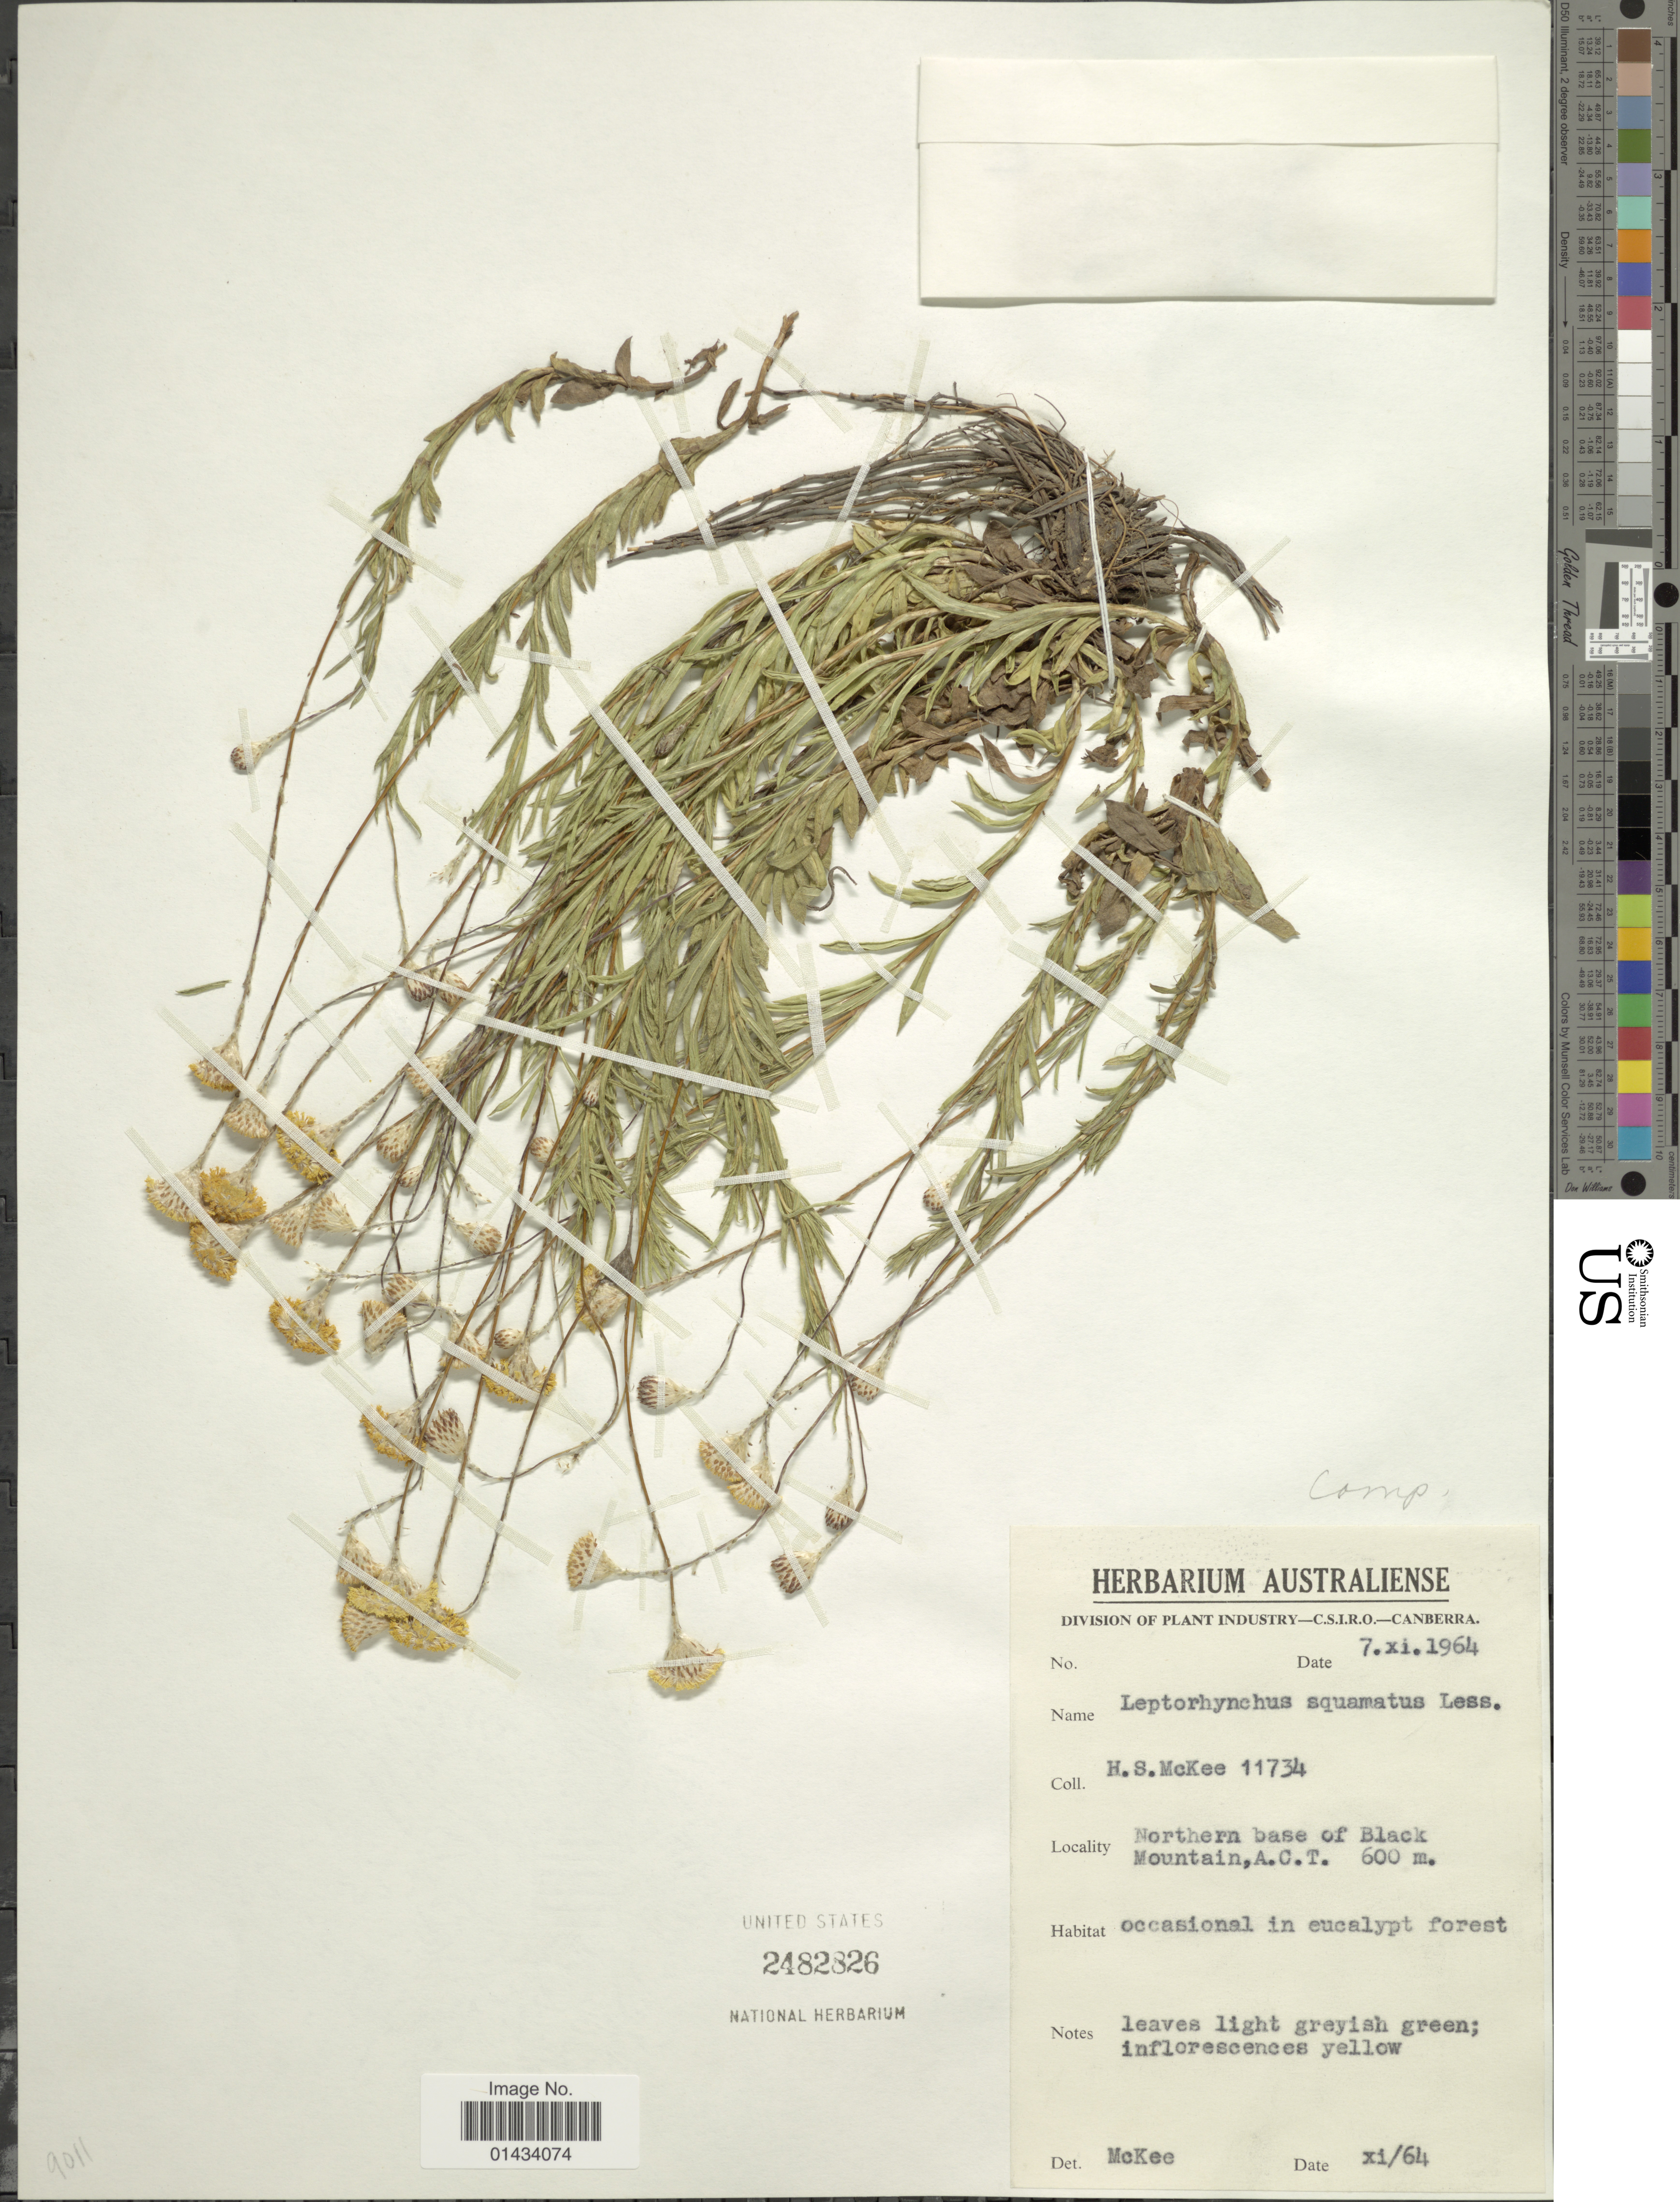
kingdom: Plantae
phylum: Tracheophyta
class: Magnoliopsida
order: Asterales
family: Asteraceae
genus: Leptorhynchos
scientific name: Leptorhynchos squamatus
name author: (Labill.) Less.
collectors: H. S. McKee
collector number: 11734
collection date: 1964-11-07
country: Australia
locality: Northern base of Black Mountain, A.C.T.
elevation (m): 600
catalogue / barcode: US 2482826